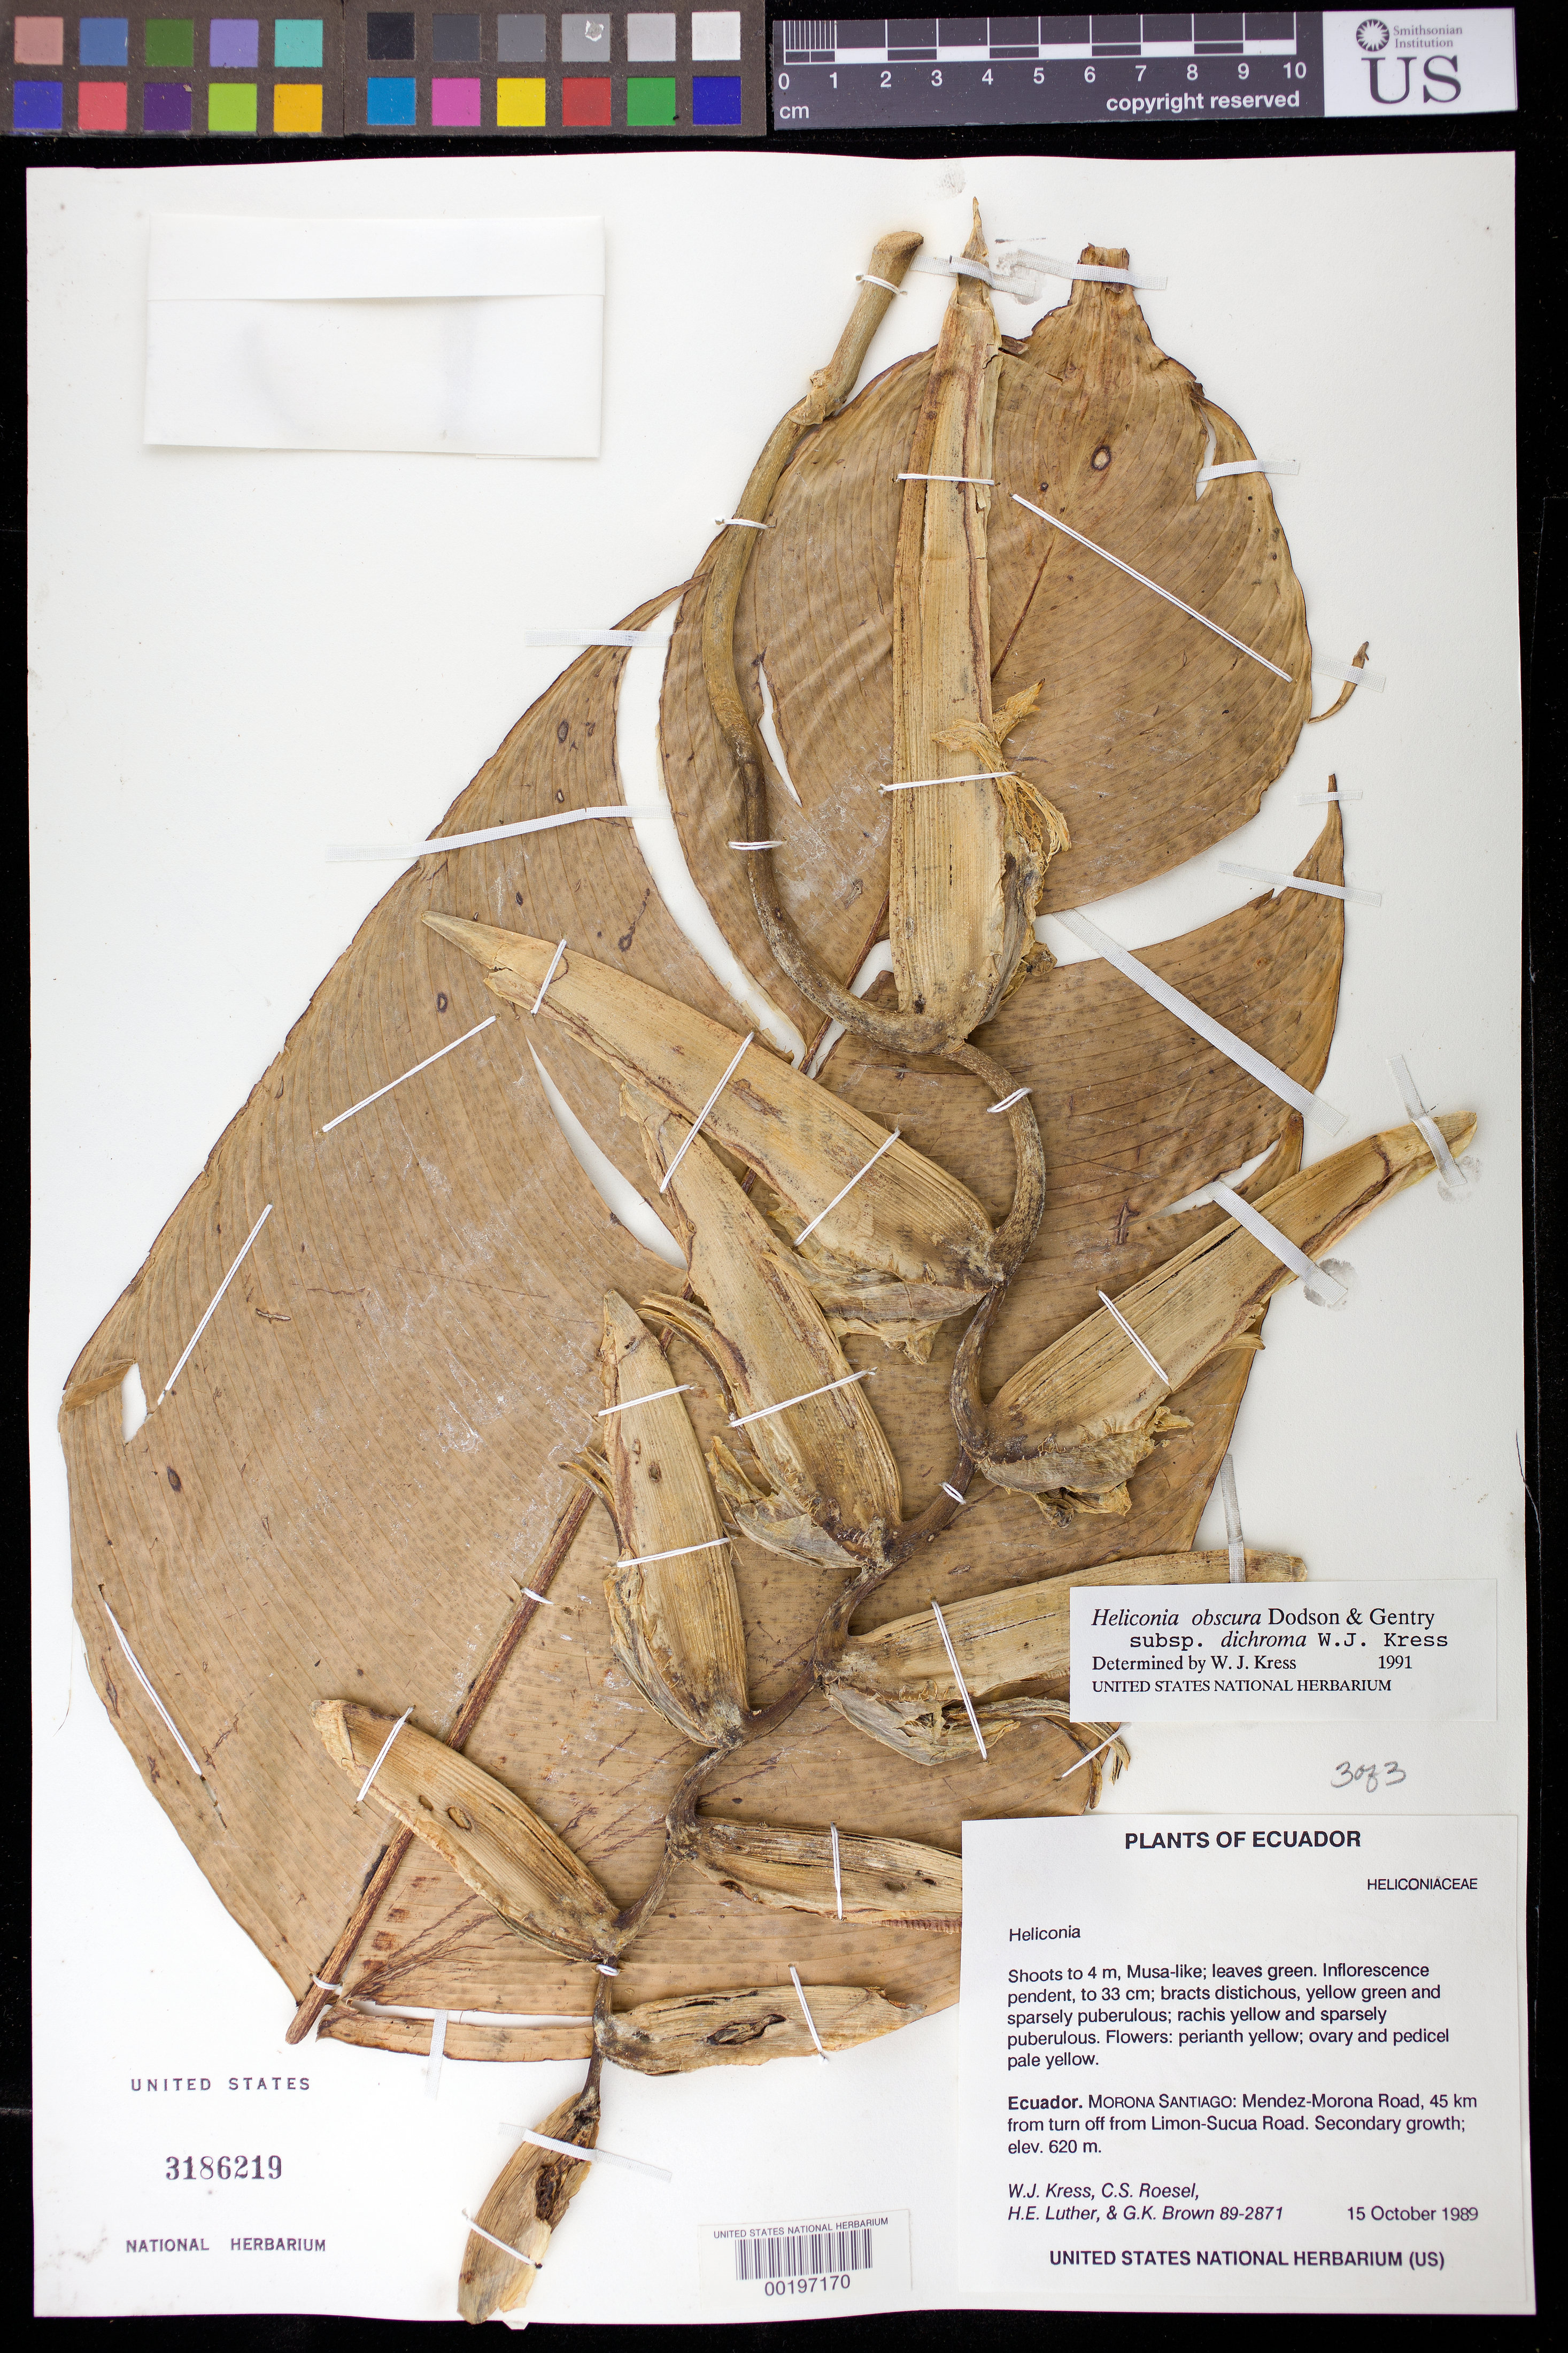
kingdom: Plantae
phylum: Tracheophyta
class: Liliopsida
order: Zingiberales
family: Heliconiaceae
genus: Heliconia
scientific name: Heliconia obscura subsp. dichroma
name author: W.J. Kress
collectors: W. J. Kress, C. S. Roesel, Harry E. Luther & G. K. Brown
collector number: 89-2871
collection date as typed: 15 Oct 1989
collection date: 1989-10-15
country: Ecuador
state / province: Morona-Santiago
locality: Mendez-morona road, 45 km from turn of f from Limon-sucua road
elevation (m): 620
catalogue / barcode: US 3186219